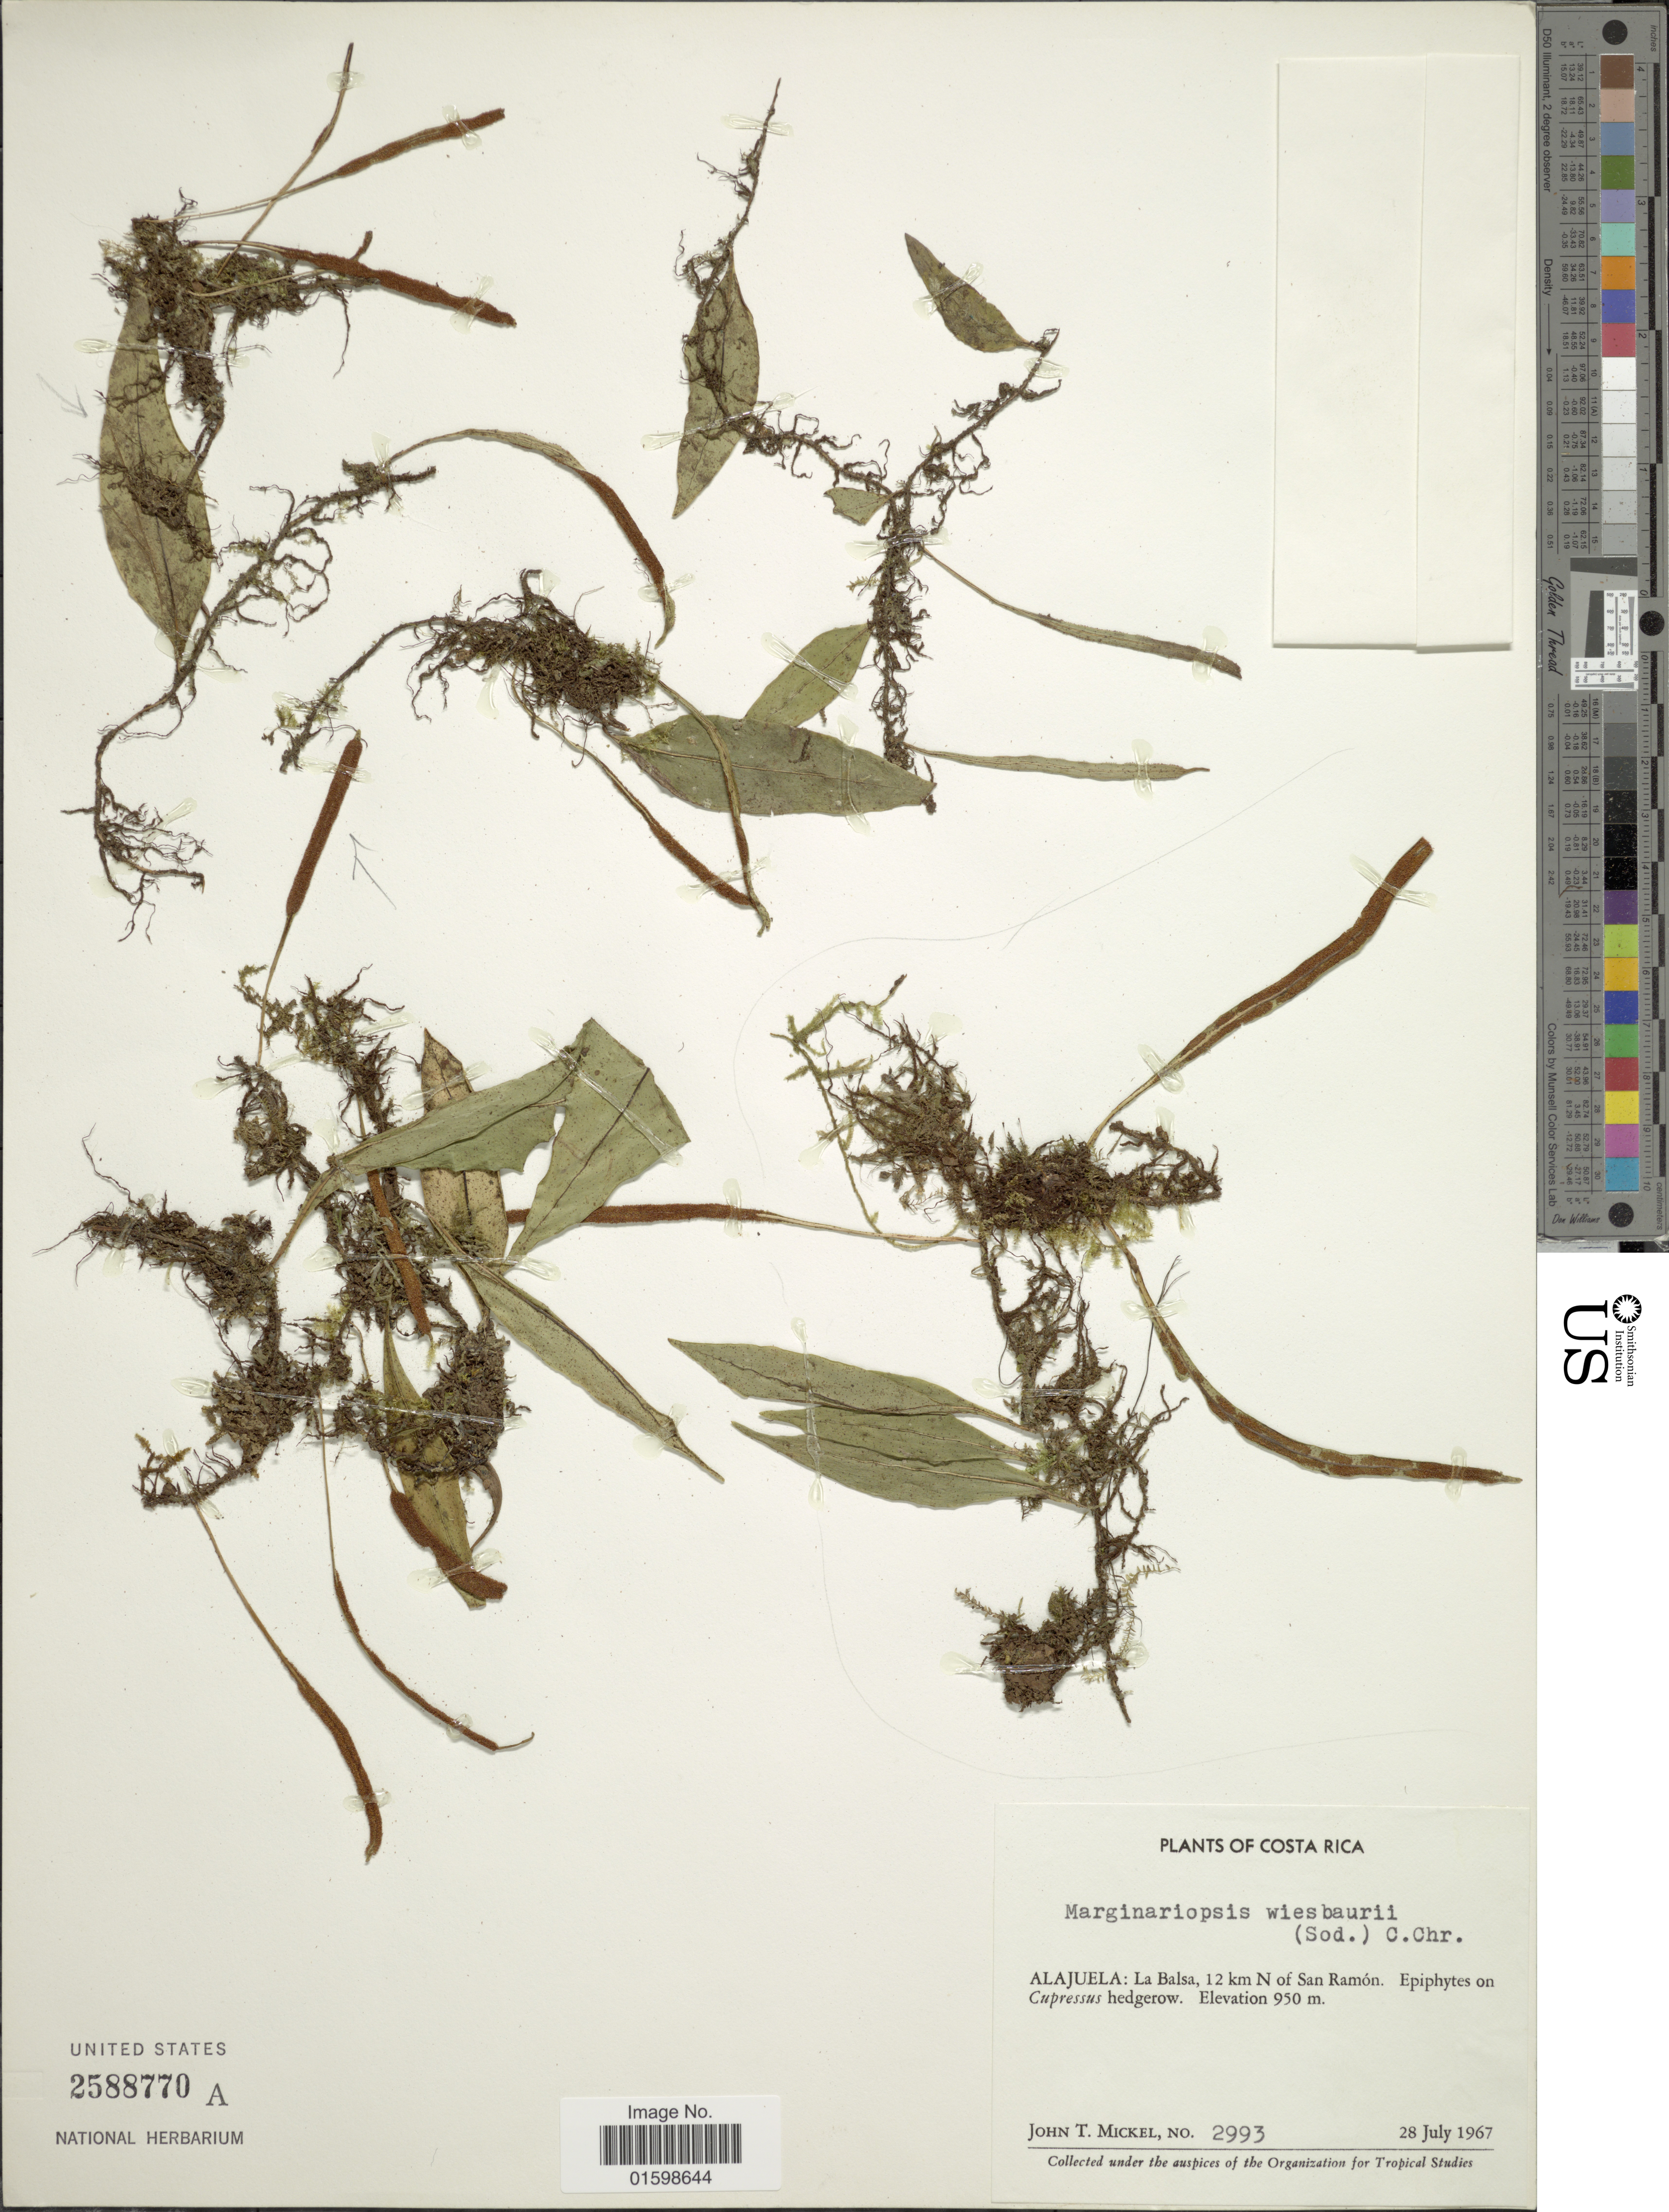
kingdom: Plantae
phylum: Tracheophyta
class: Polypodiopsida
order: Polypodiales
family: Polypodiaceae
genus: Pleopeltis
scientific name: Pleopeltis wiesbaurii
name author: (Sodiro) Lellinger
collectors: J. T. Mickel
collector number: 2993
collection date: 1967-07-28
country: Costa Rica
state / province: Alajuela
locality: La Balsa, 12 km N of San Ramón, epiphytes ob Cupressus hedgerow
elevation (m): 950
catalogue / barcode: US 2588770a